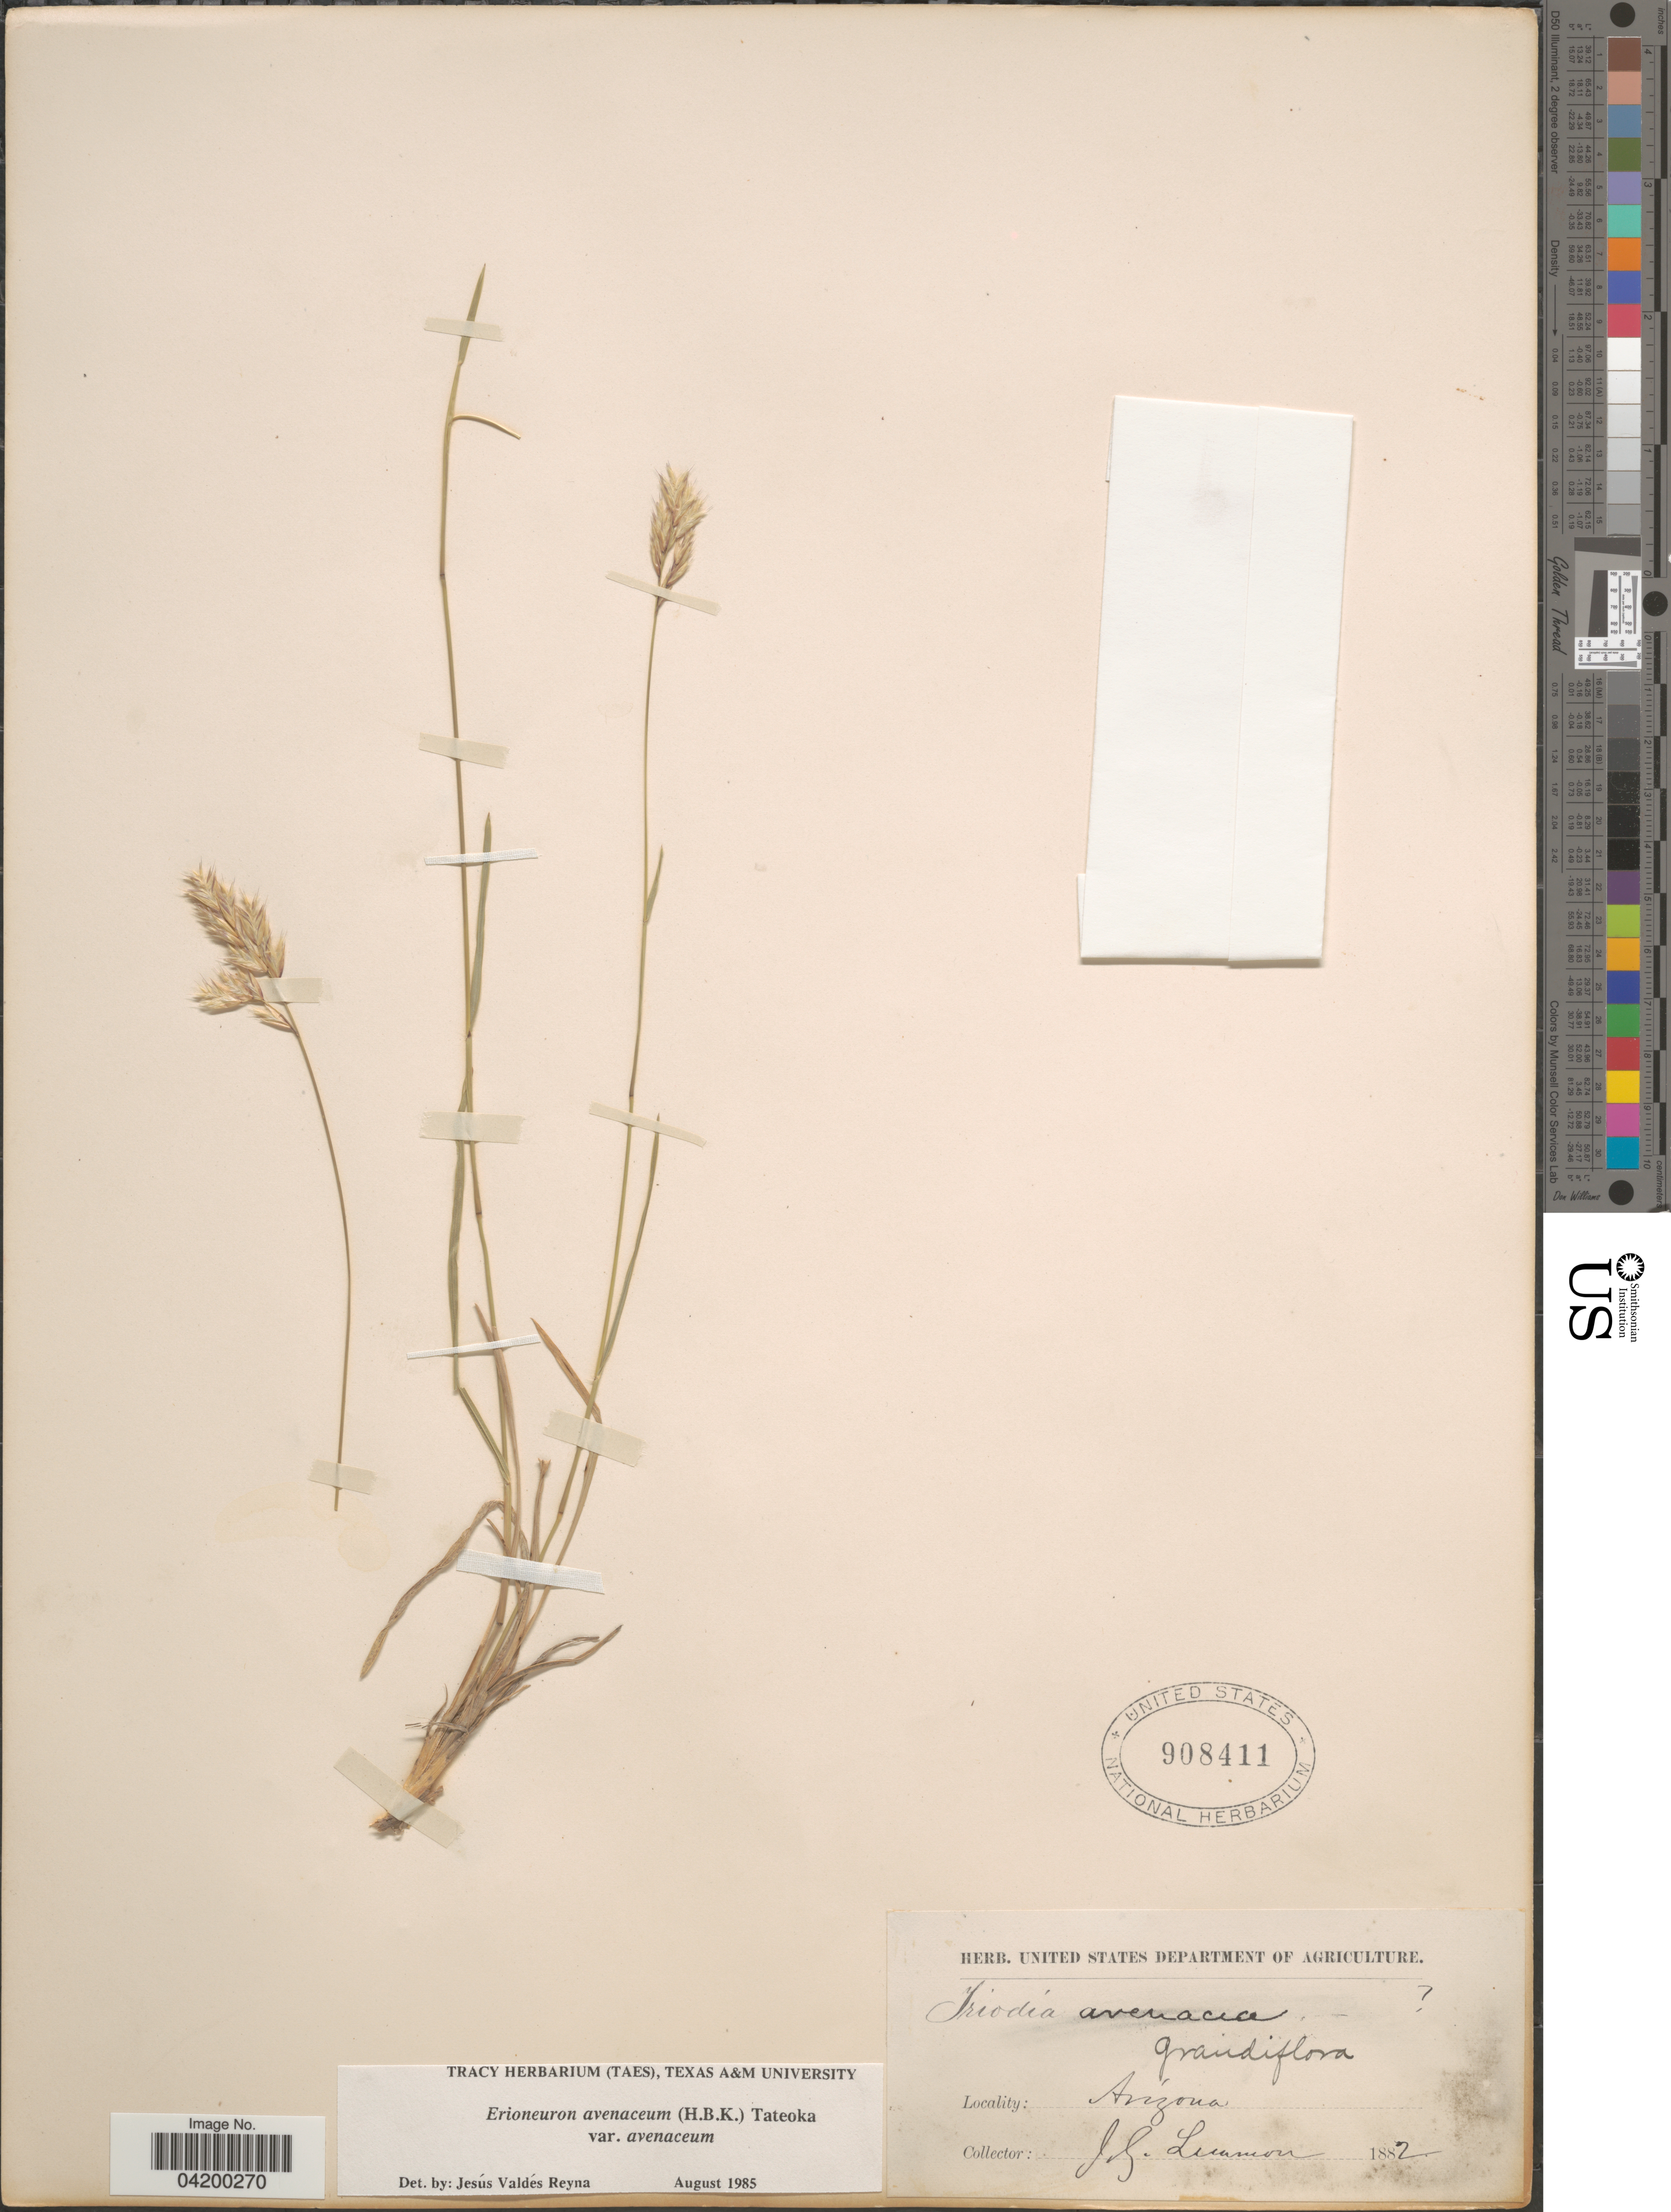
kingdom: Plantae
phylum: Tracheophyta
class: Liliopsida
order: Poales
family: Poaceae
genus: Erioneuron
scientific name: Erioneuron avenaceum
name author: (Kunth) Tateoka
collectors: J. Lemmon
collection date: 1882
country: United States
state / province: Arizona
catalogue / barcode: US 908411